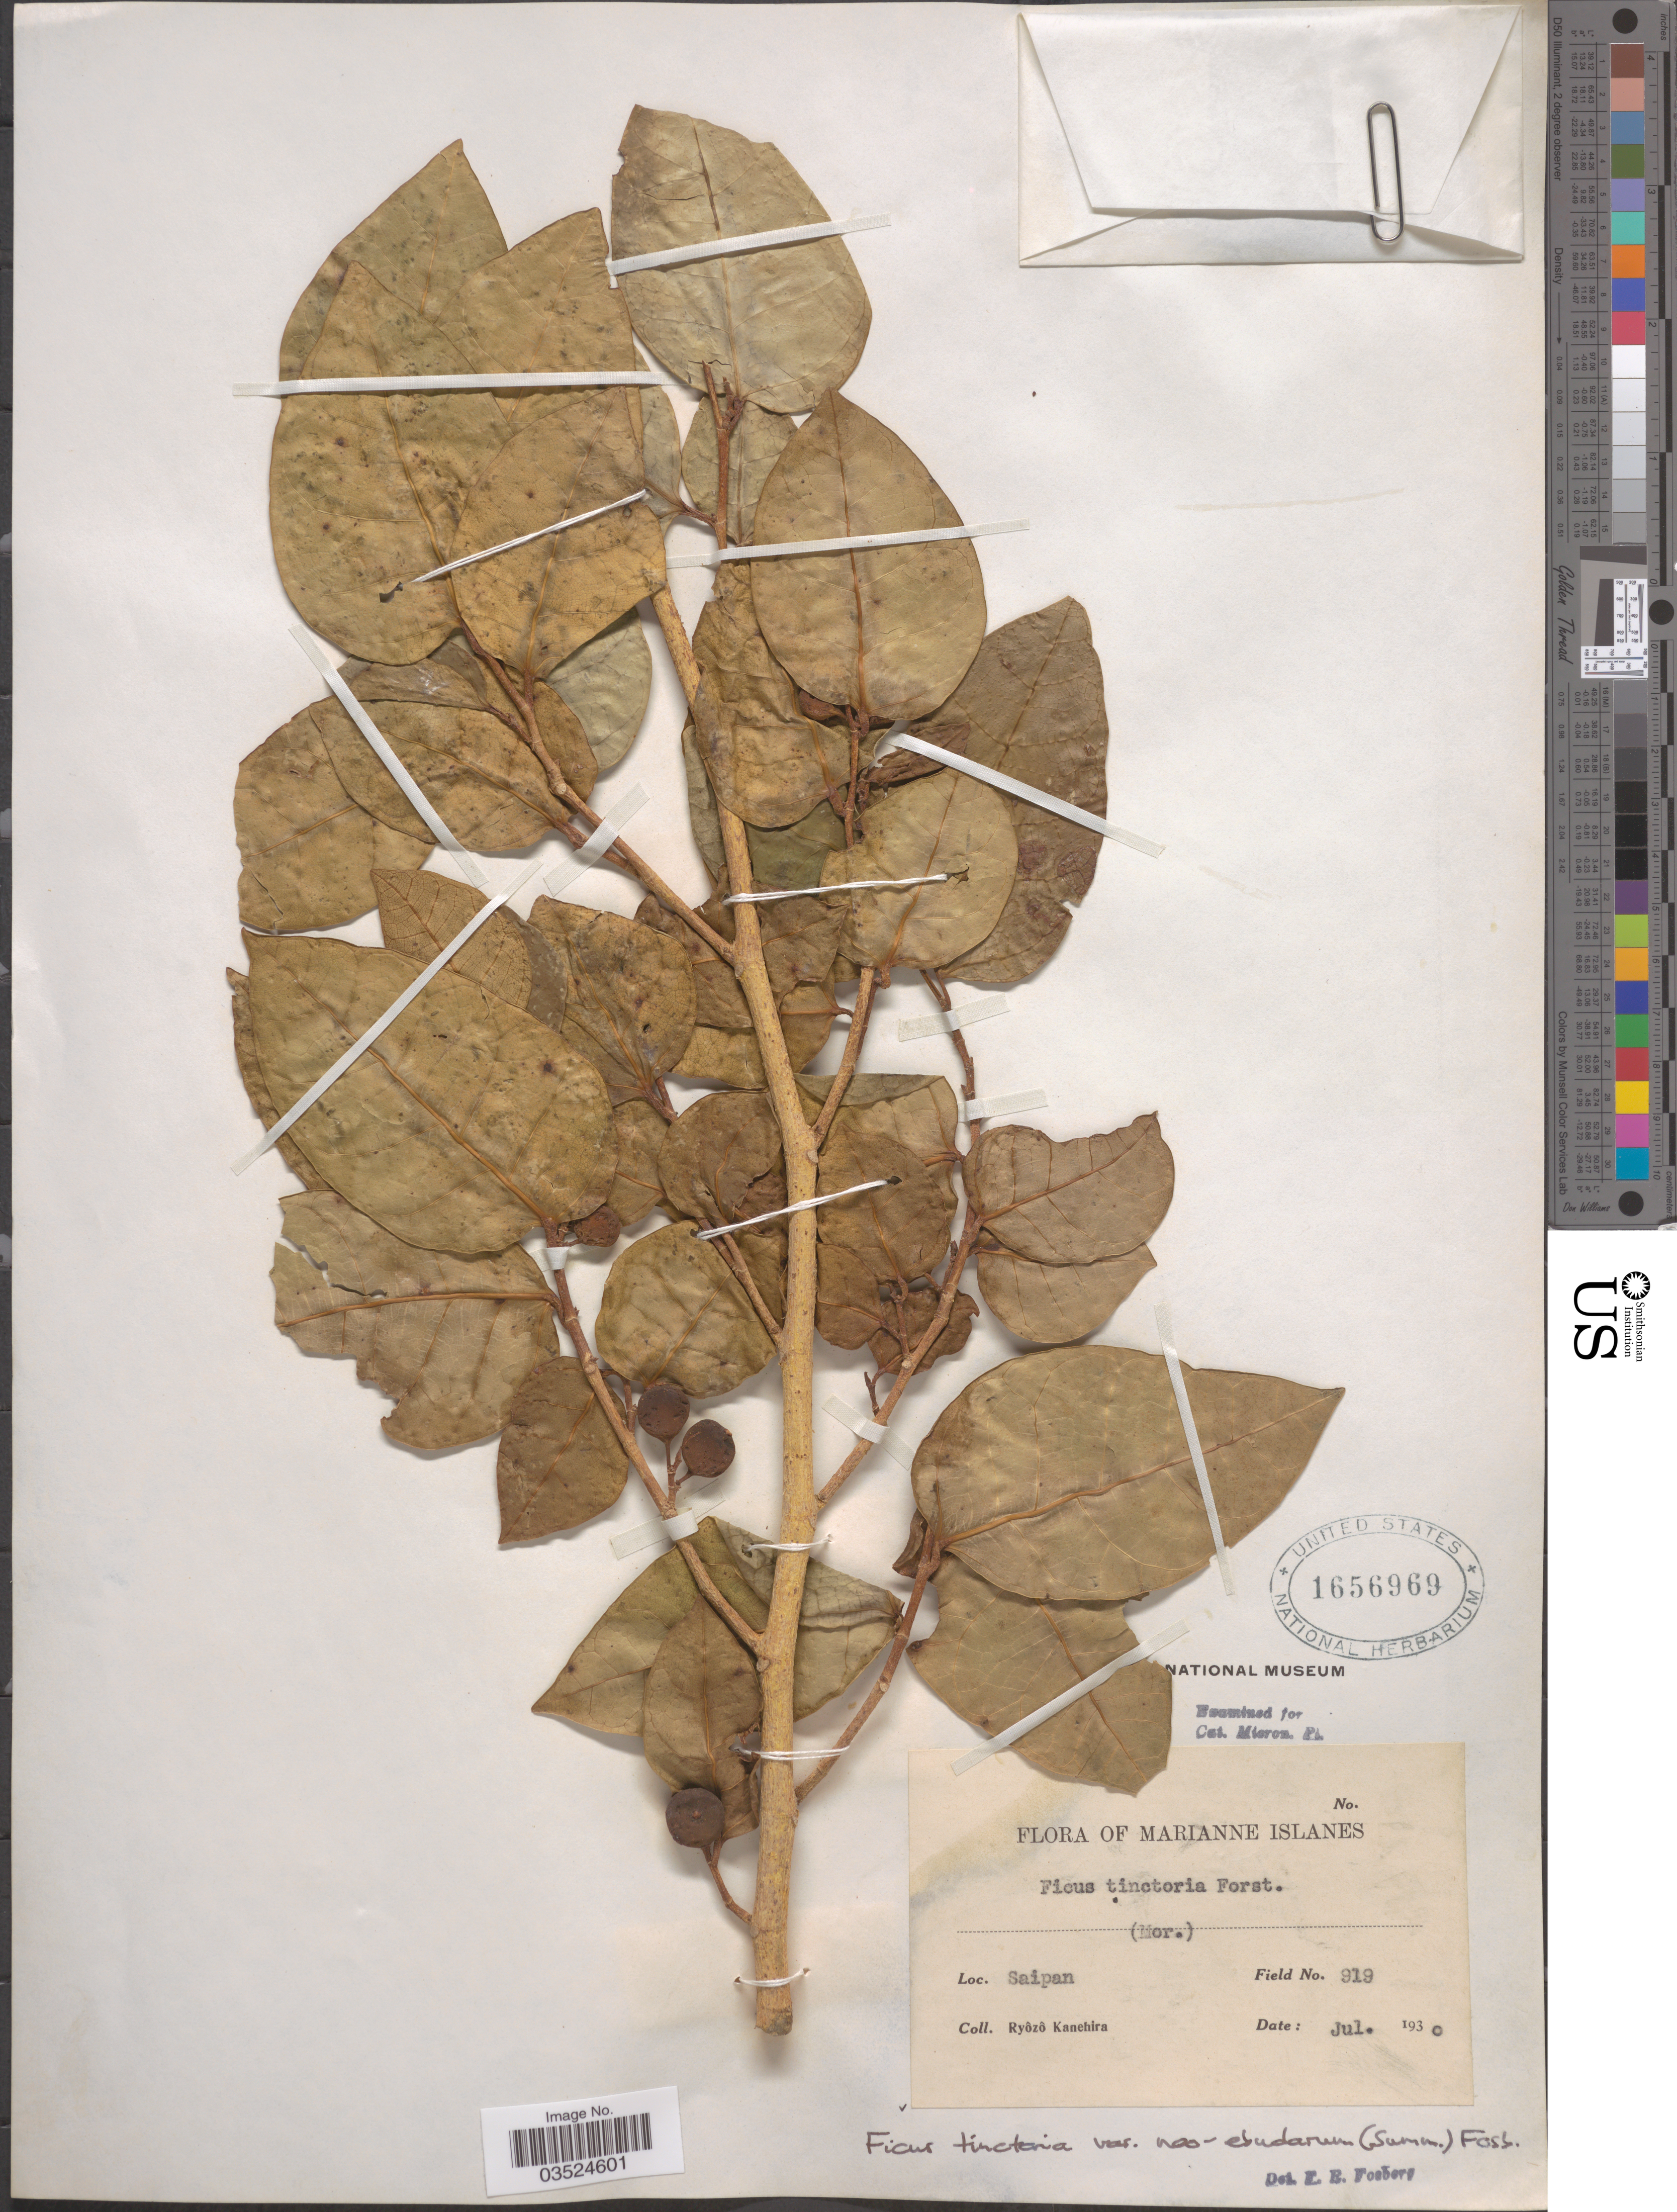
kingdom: Plantae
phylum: Tracheophyta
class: Magnoliopsida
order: Rosales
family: Moraceae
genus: Ficus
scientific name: Ficus tinctoria var. neoebudarum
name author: (Summerh.) Fosberg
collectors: R. Kanehira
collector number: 919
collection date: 1930-07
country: Northern Mariana Islands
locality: Marianne Islands. Saipan.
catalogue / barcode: US 1656969